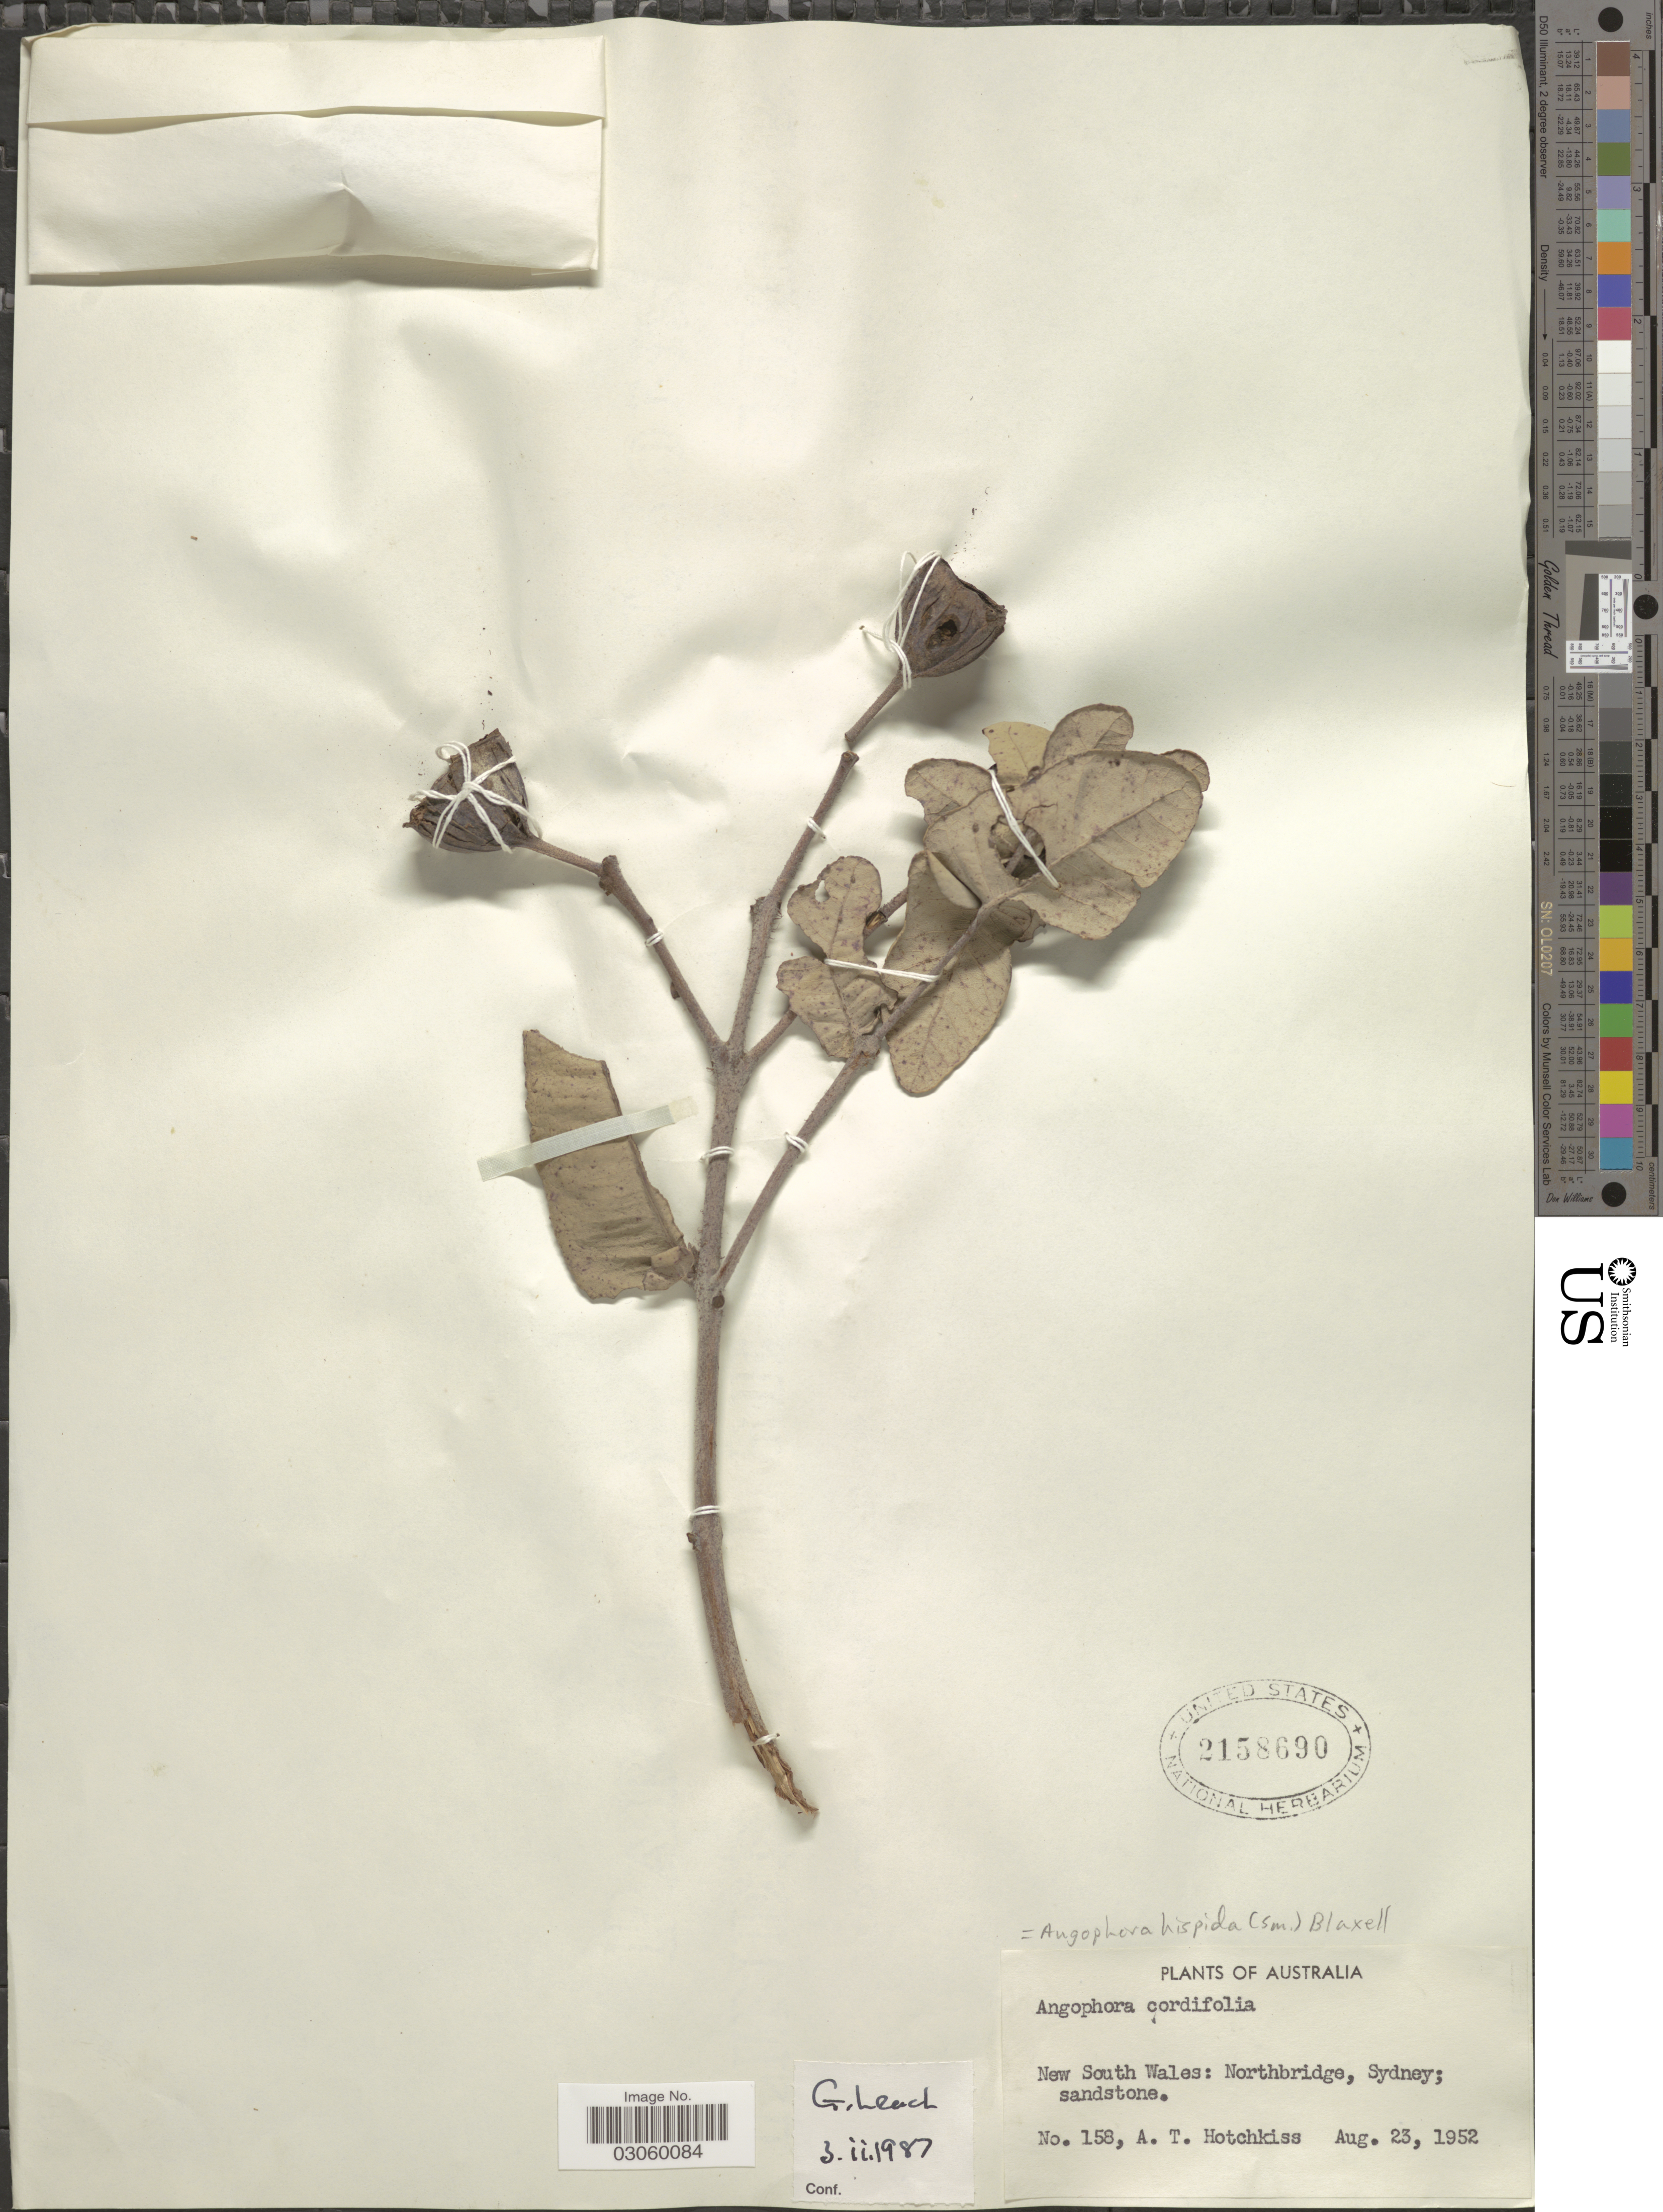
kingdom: Plantae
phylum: Tracheophyta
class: Magnoliopsida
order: Myrtales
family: Myrtaceae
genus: Angophora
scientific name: Angophora hispida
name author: (Sm.) Blaxell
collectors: A. Hotchkiss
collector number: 158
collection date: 1952-08-23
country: Australia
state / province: New South Wales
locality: Northbridge, Sydney.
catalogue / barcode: US 2158690